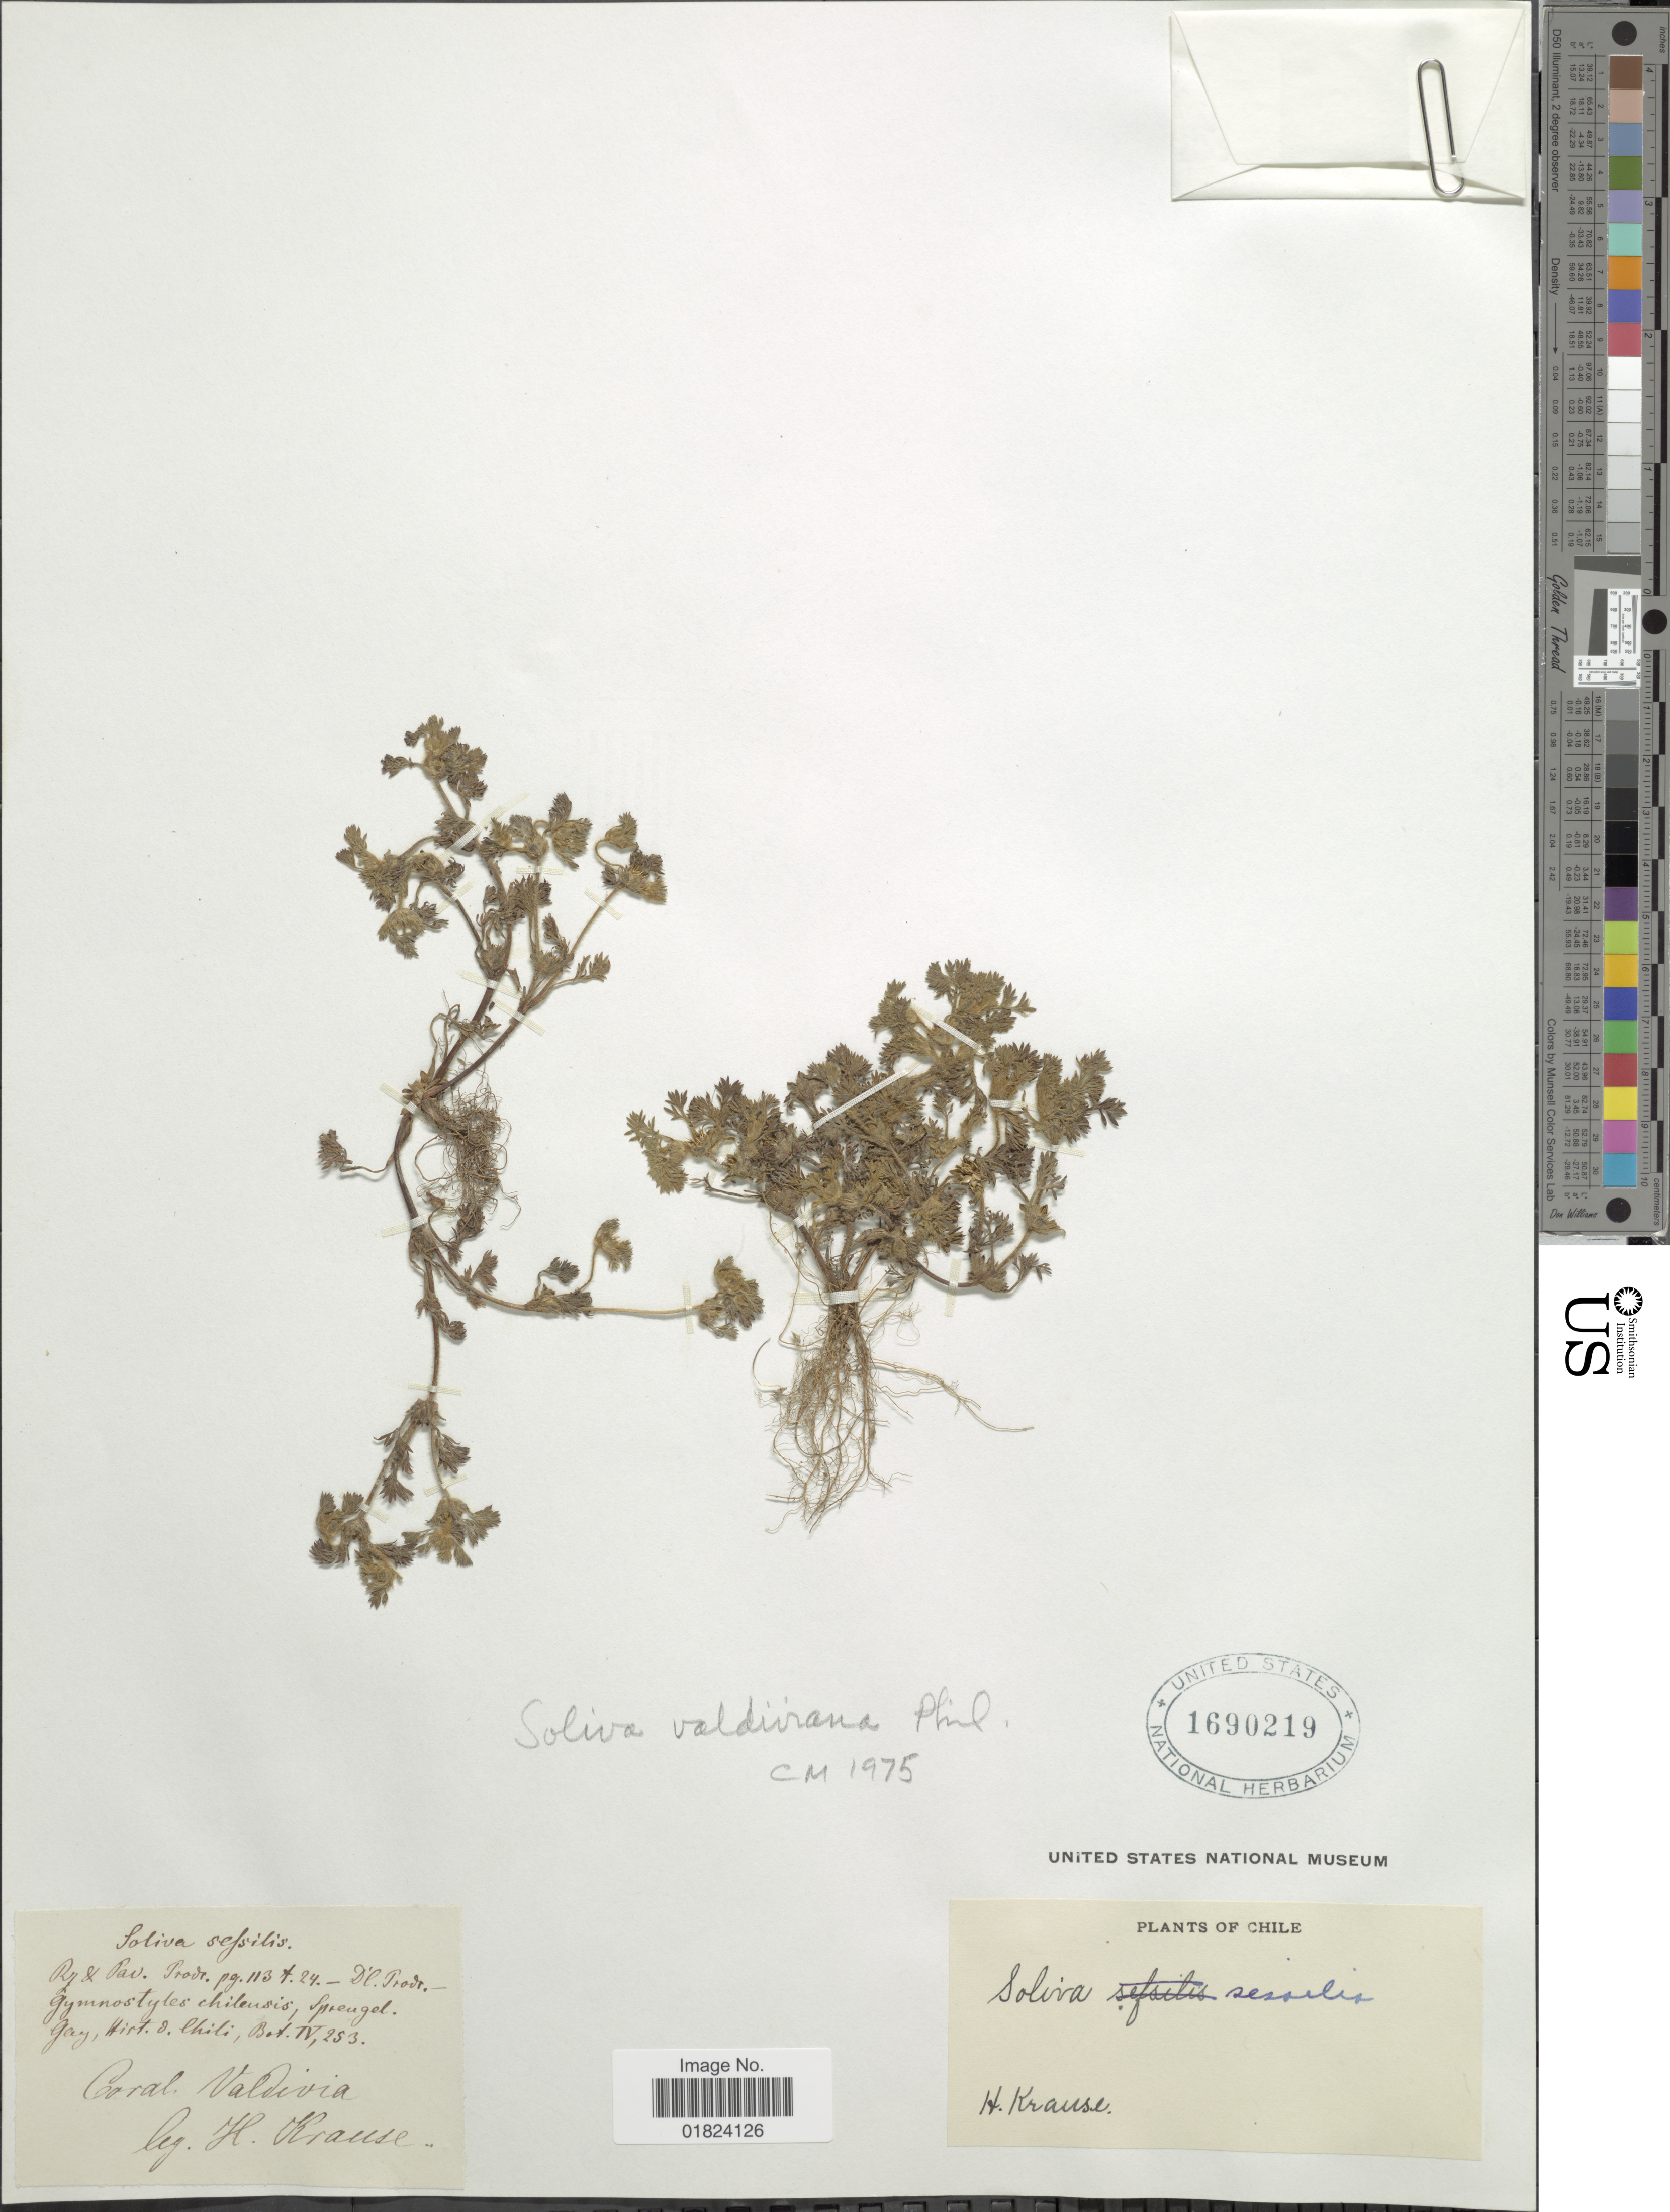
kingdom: Plantae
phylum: Tracheophyta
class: Magnoliopsida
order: Asterales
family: Asteraceae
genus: Soliva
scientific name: Soliva valdiviana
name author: Phil.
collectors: H. Krause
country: Chile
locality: Coral Valdivia.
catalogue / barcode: US 1690219